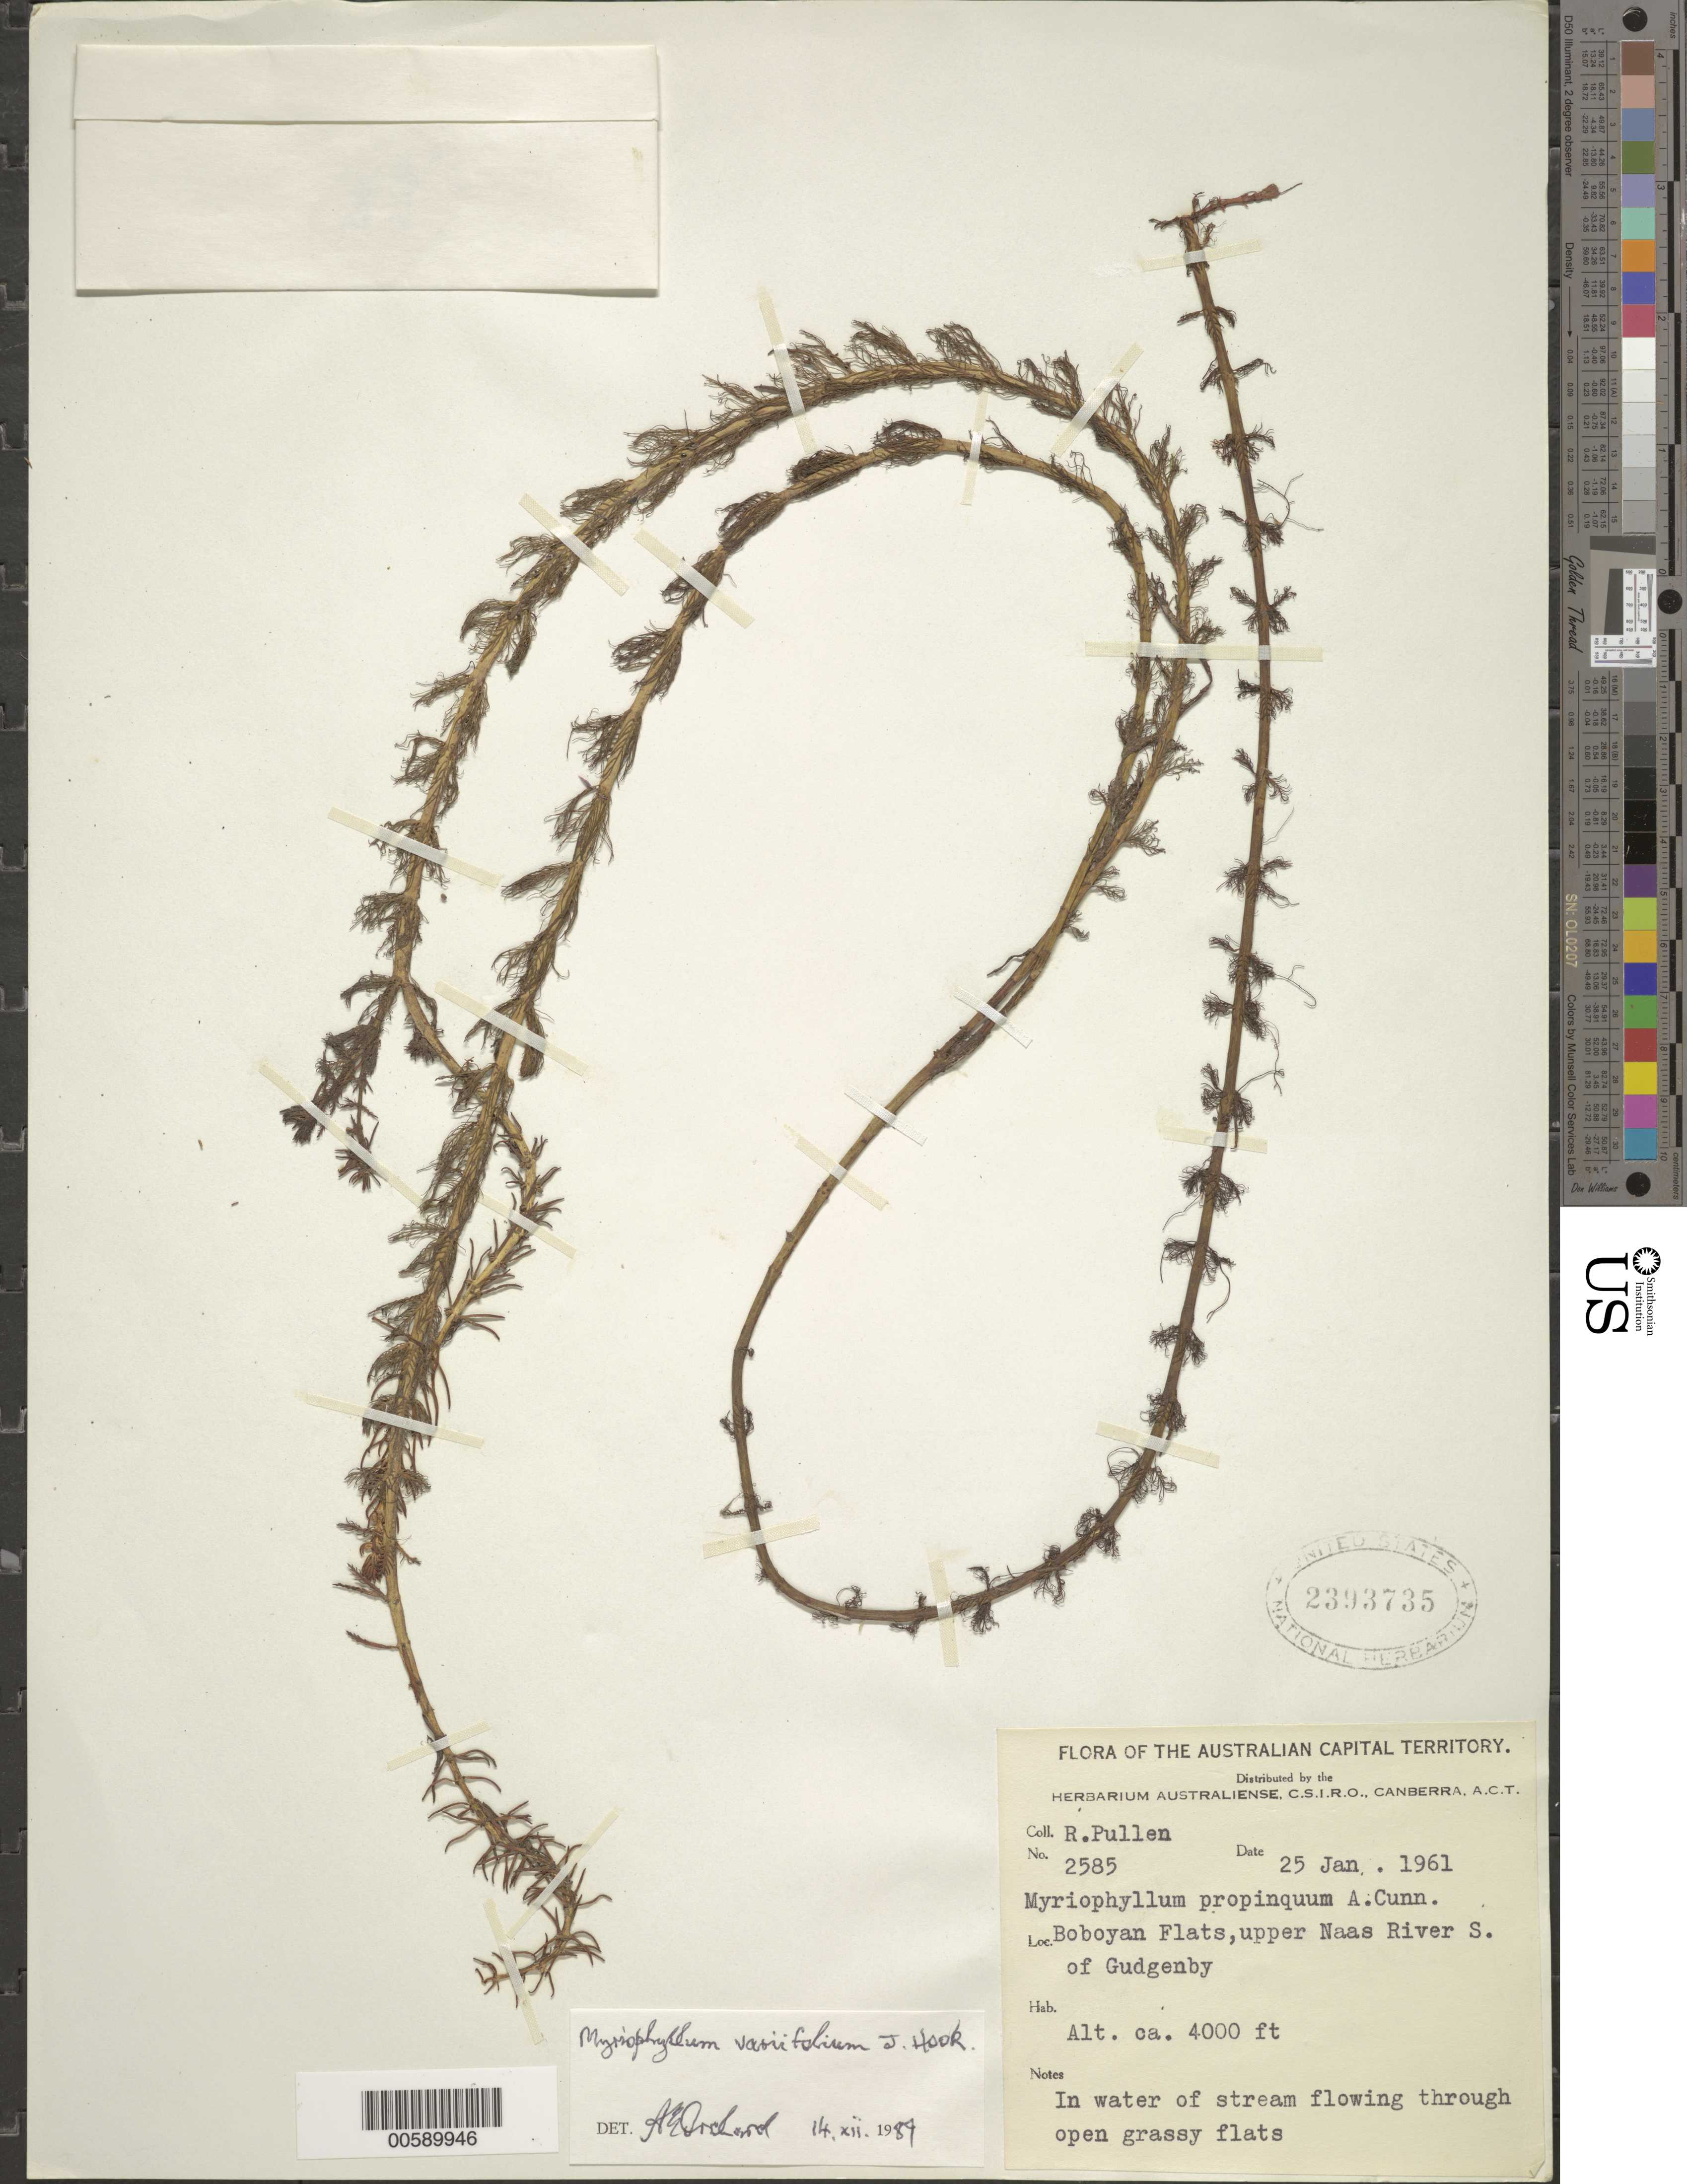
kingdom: Plantae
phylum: Tracheophyta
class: Magnoliopsida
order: Saxifragales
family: Haloragaceae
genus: Myriophyllum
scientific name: Myriophyllum variifolium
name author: Hook. f.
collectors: R. Pullen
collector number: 2585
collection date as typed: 25 Jan 1961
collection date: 1961-01-25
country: Australia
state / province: Australian Capital Territory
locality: Boboyan Flats, Naas River S. of Gudgenby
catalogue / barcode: US 2393735